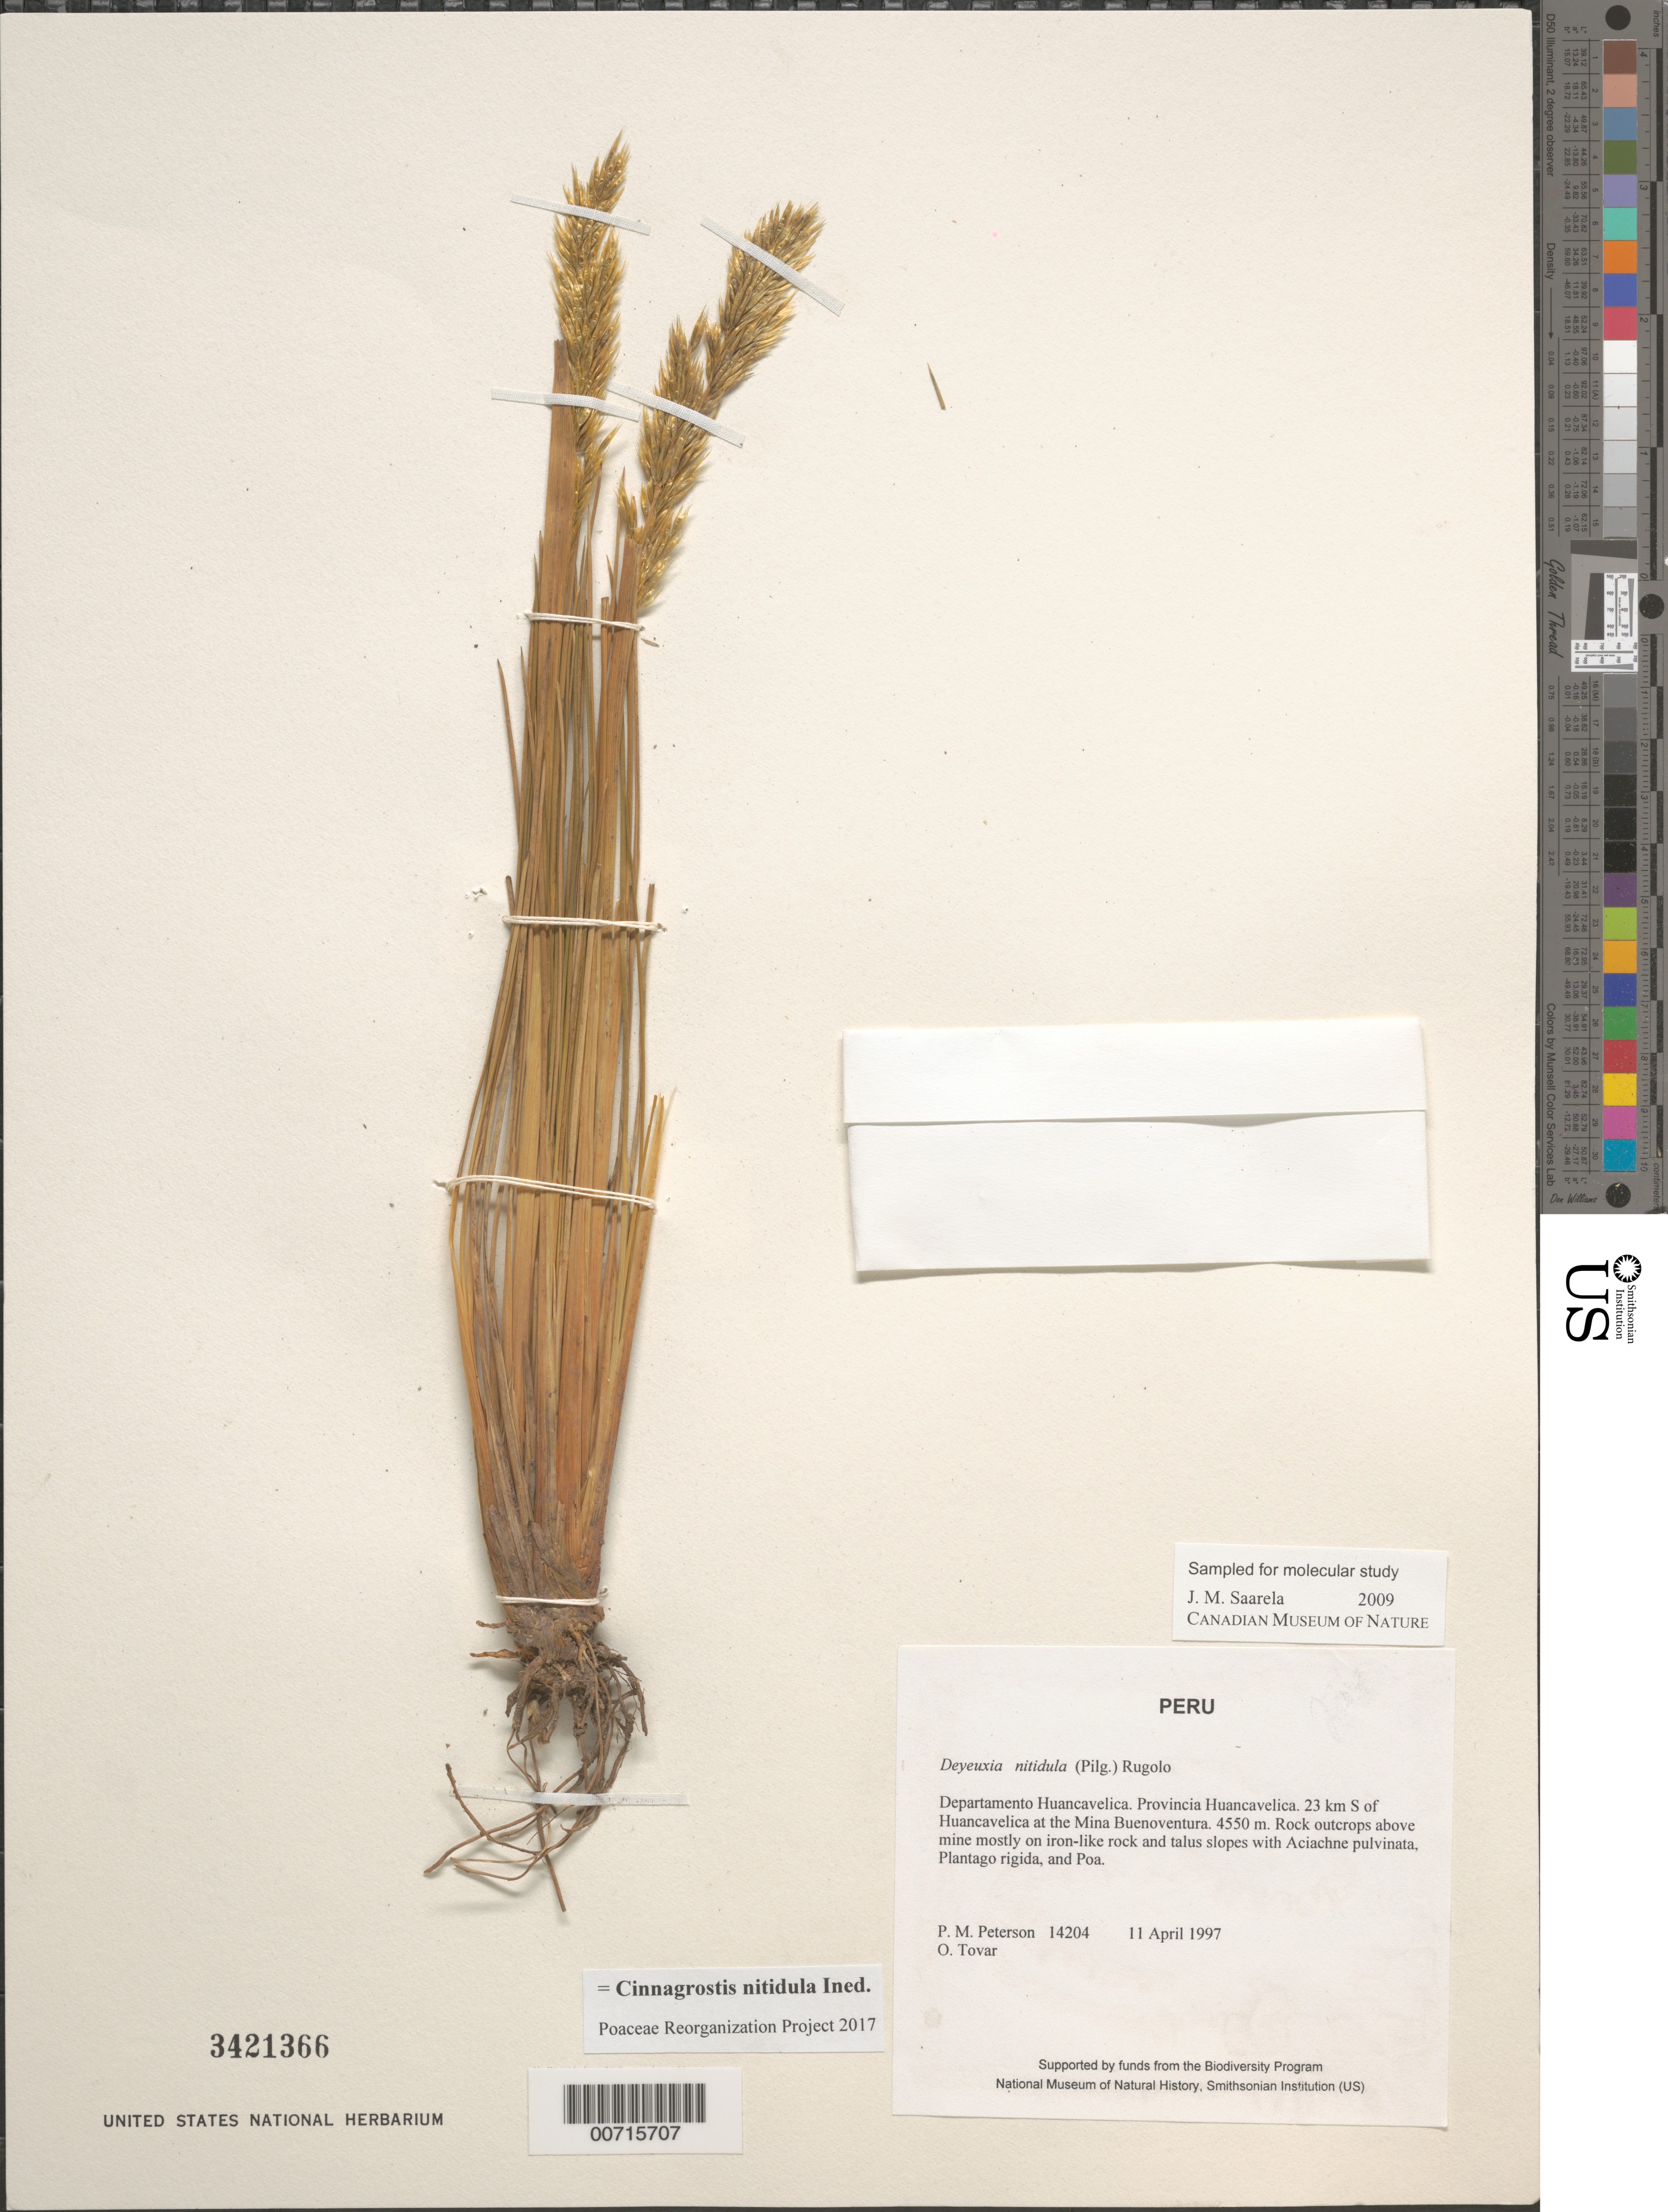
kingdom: Plantae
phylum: Tracheophyta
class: Liliopsida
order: Poales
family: Poaceae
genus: Cinnagrostis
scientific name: Cinnagrostis nitidula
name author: (Wedd.) P.M. Peterson et al.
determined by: Poaceae Reorganization Project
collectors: P. M. Peterson & Ó. Tovar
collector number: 14204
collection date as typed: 11 Apr 1997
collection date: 1997-04-11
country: Peru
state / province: Huancavelica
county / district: Huancavelica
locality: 23 km S of Huancavelica at the Mina Buenoventura.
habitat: Rock outcrops above mine mostly on iron-like rock and talus slopes with Aciachne pulvinata, Plantago rigida, and Poa.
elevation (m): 4550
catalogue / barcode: US 3421366